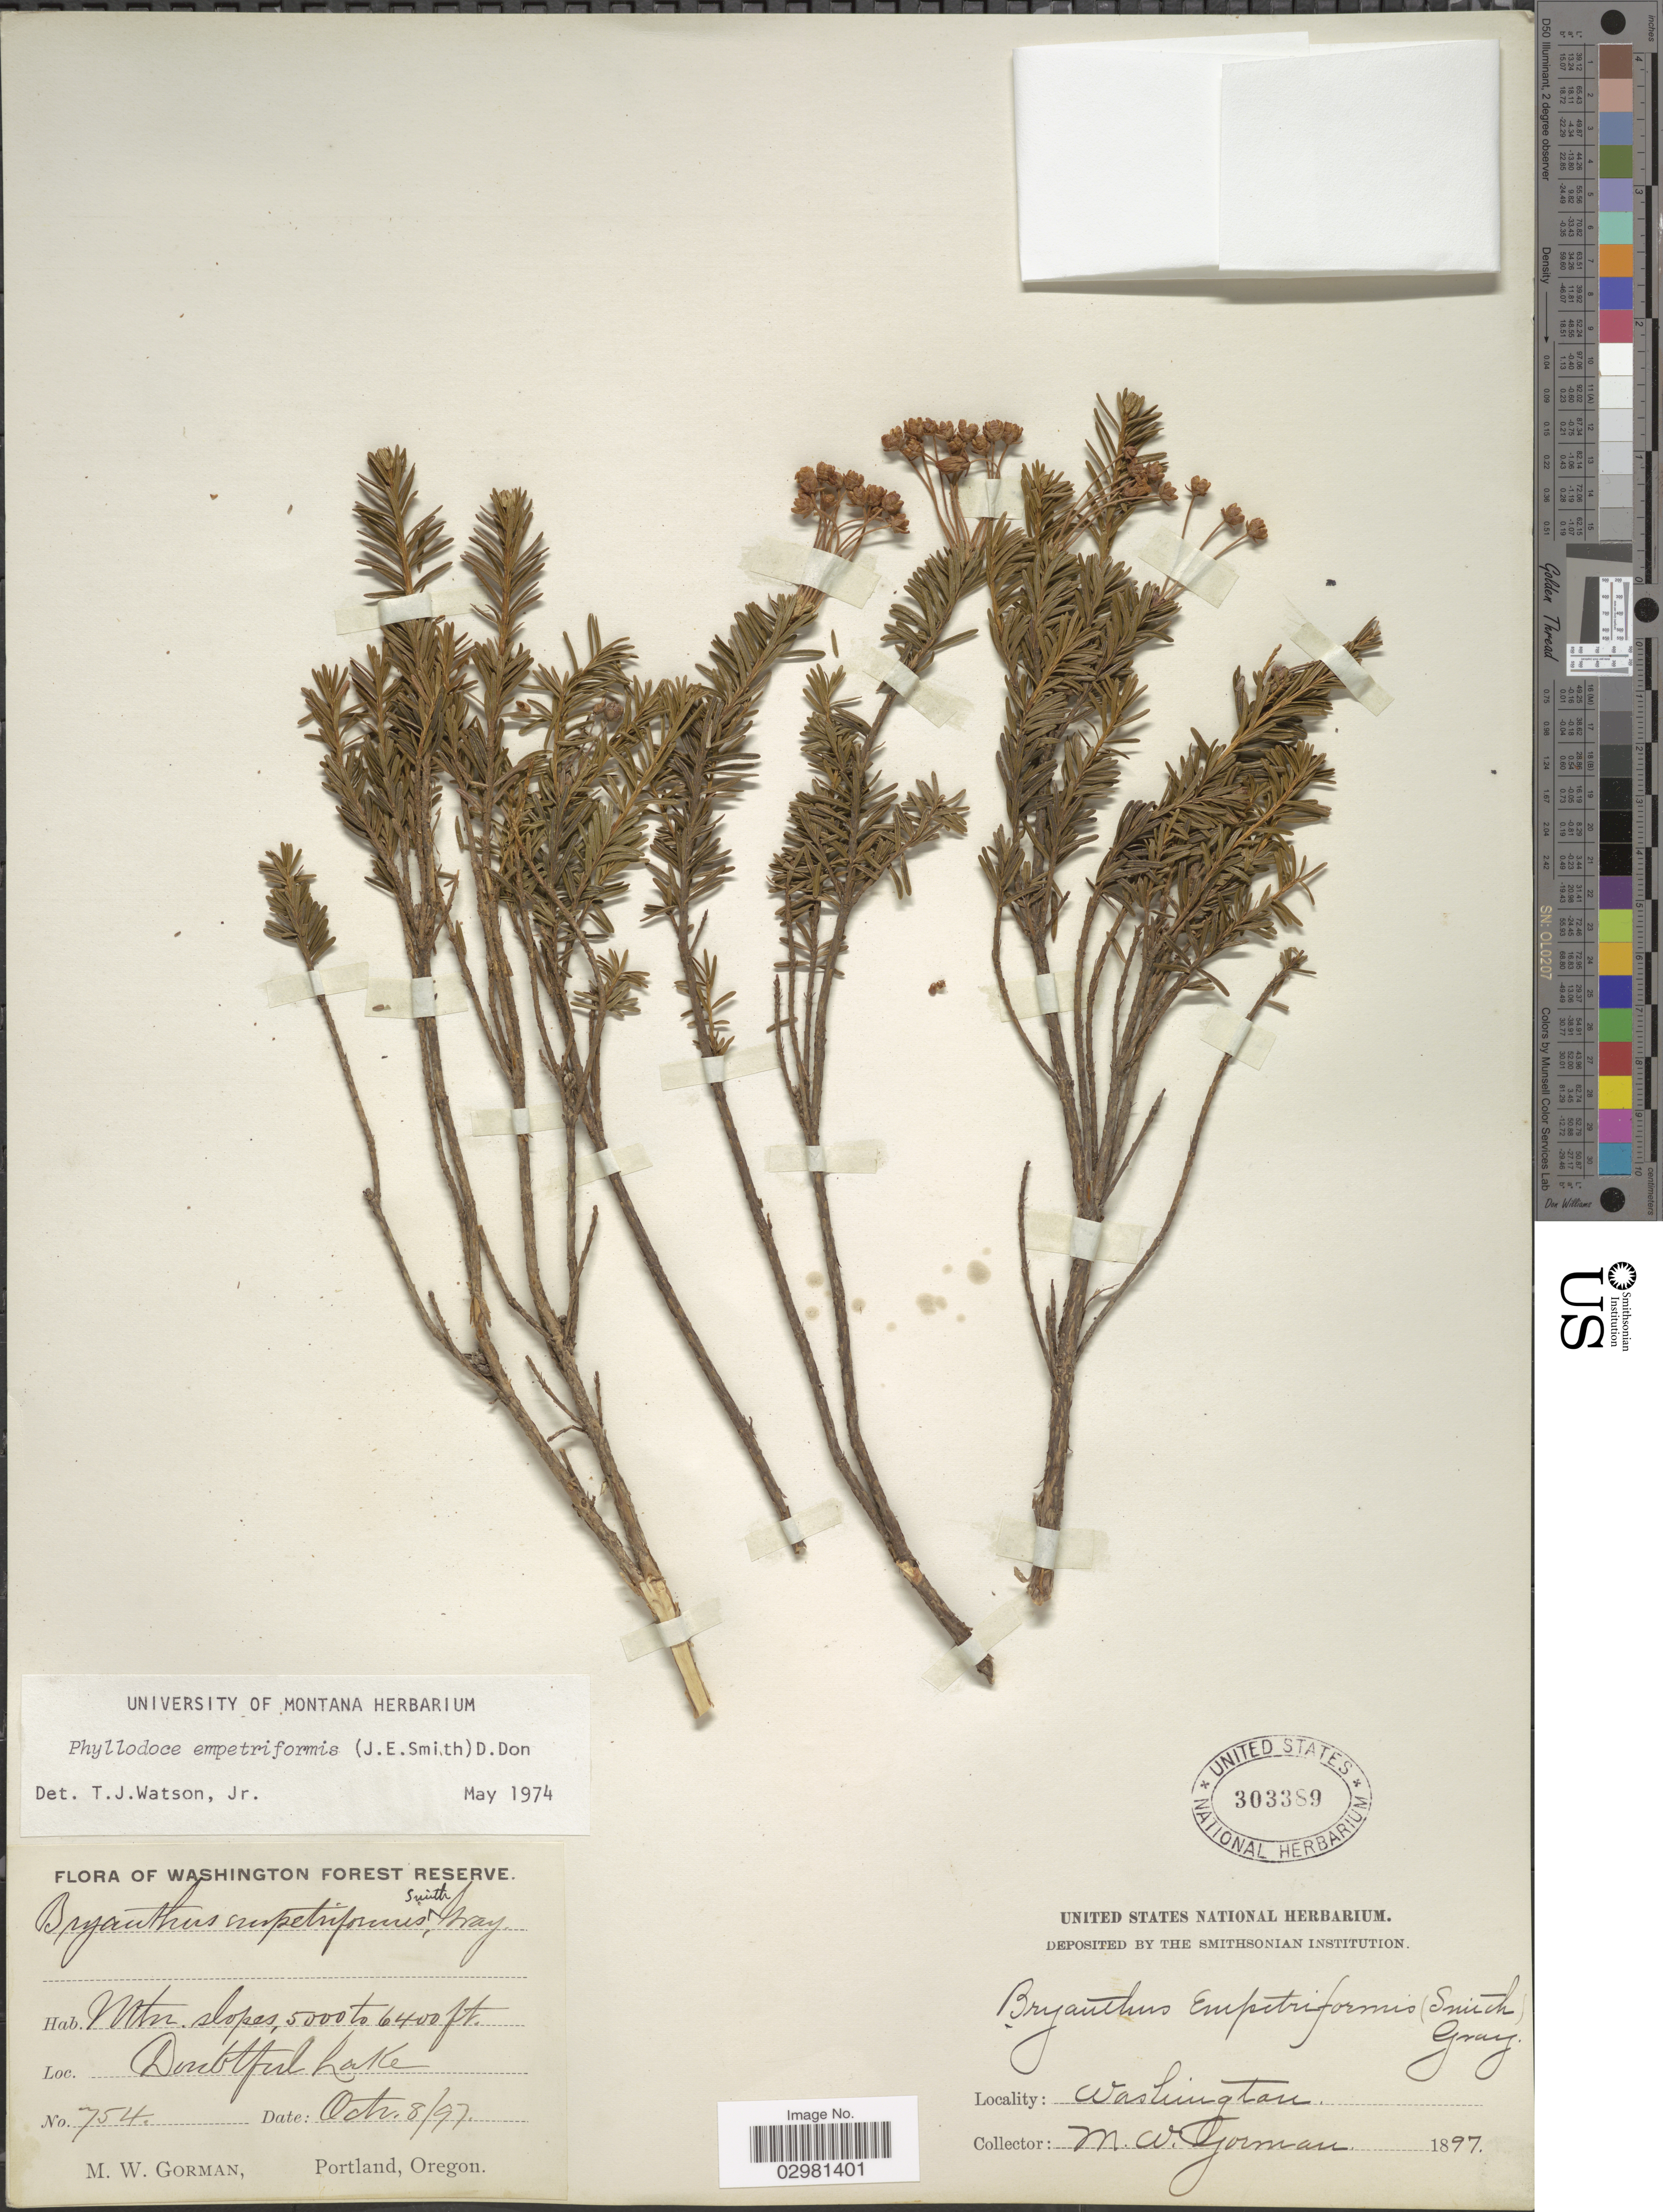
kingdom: Plantae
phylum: Tracheophyta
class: Magnoliopsida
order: Ericales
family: Ericaceae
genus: Phyllodoce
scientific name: Phyllodoce empetiformis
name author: (Small) D. Don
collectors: M. W. Gorman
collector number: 754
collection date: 1897-10-08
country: United States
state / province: Washington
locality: Washington Forest Reserve, Doubtful Lake.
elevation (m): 1524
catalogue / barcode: US 303389